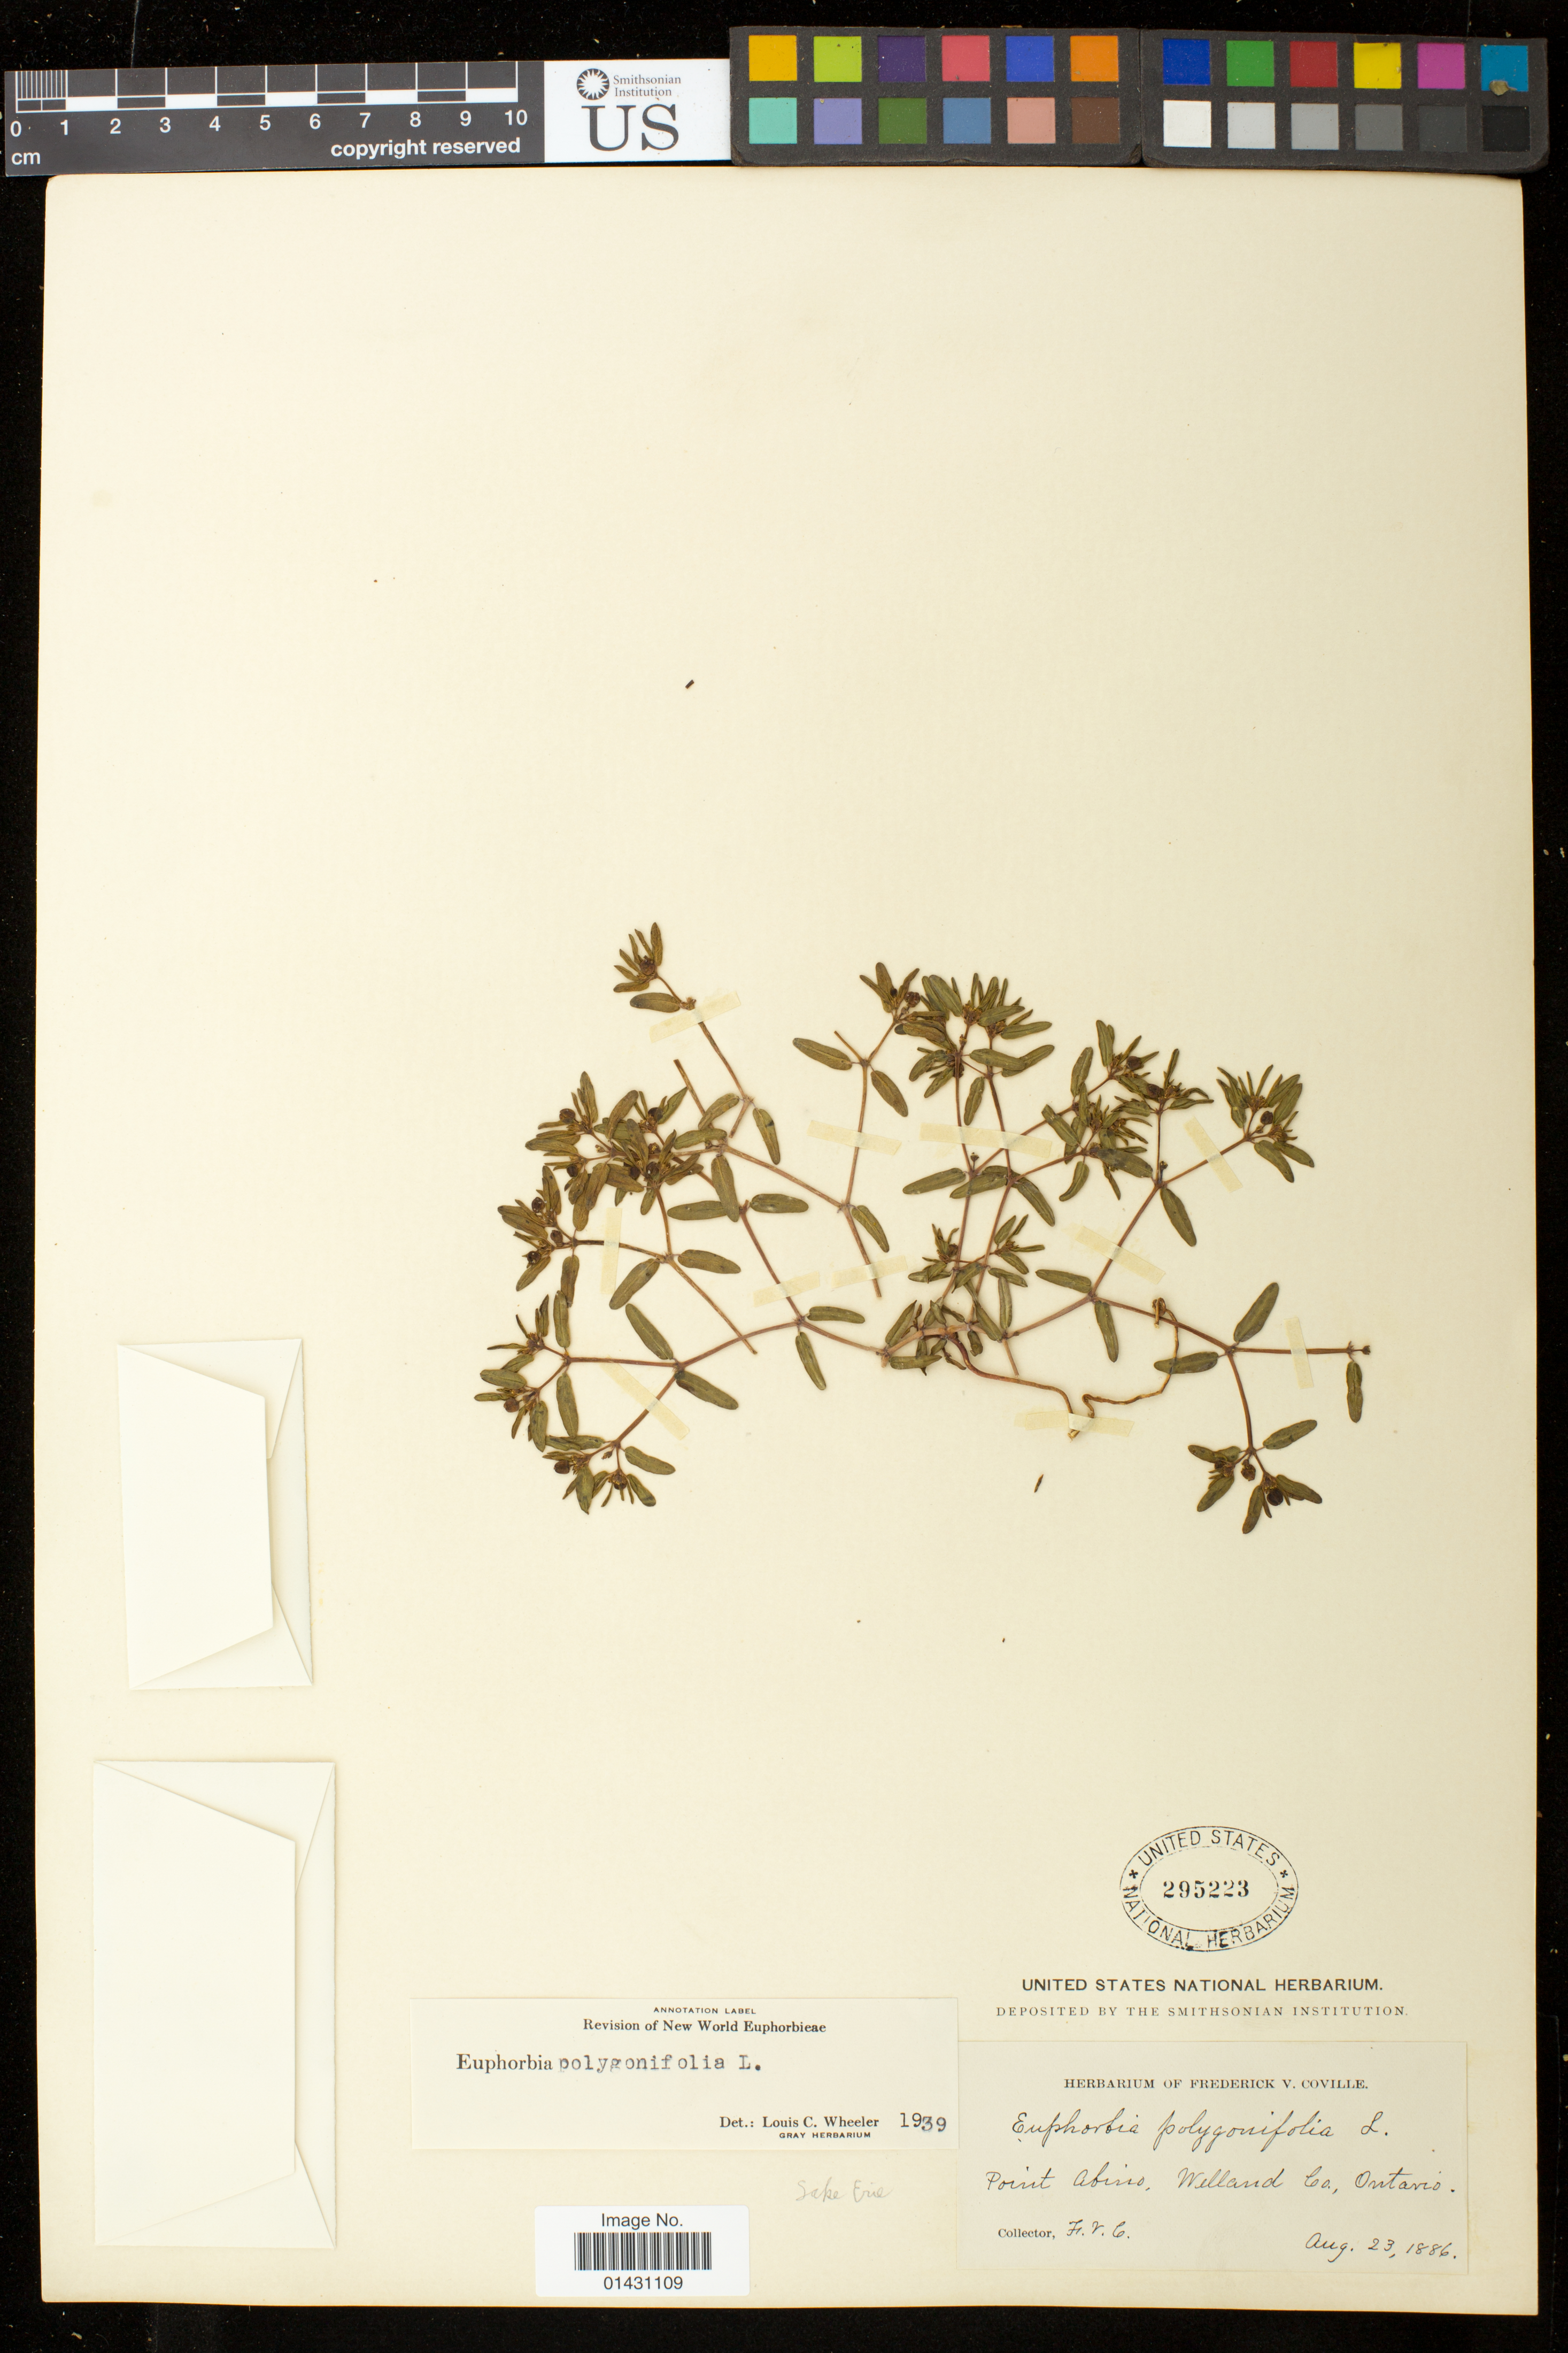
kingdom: Plantae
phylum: Tracheophyta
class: Magnoliopsida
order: Malpighiales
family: Euphorbiaceae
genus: Euphorbia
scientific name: Euphorbia polygonifolia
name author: L.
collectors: F. V. Coville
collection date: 1886-08-23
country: Canada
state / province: Ontario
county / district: Welland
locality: Point Abino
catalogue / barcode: US 295223